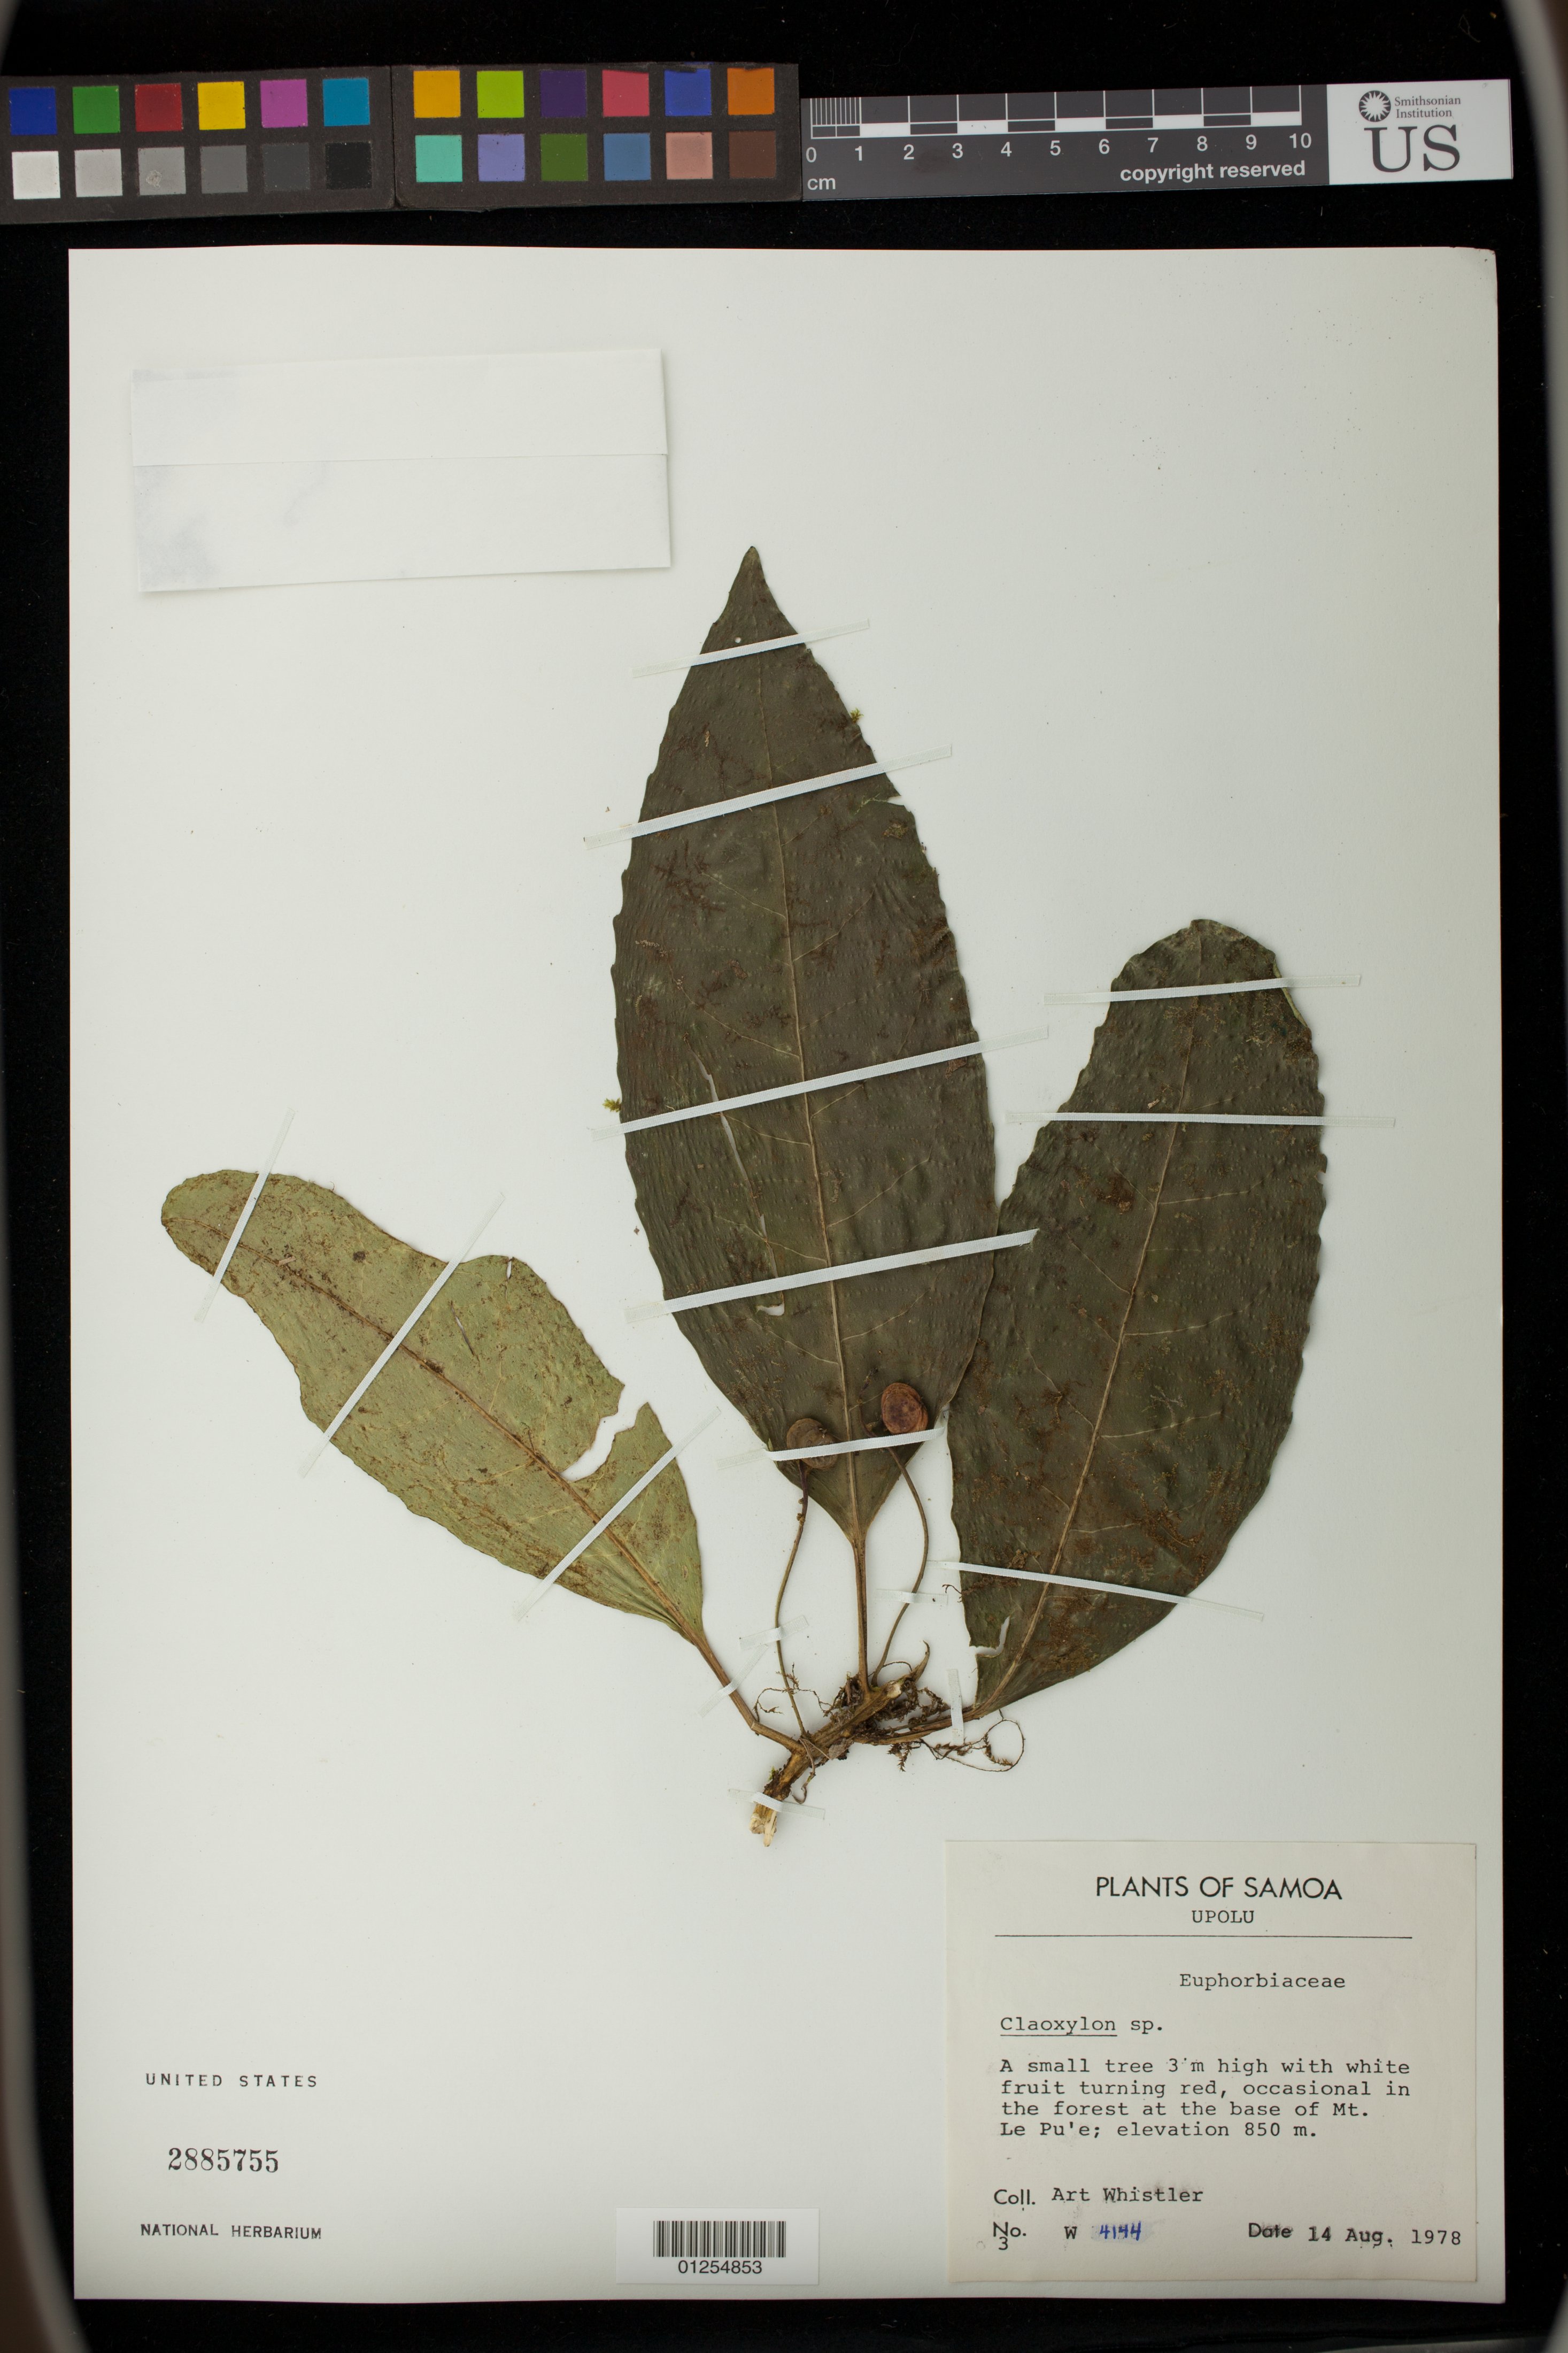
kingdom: Plantae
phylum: Tracheophyta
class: Magnoliopsida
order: Malpighiales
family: Euphorbiaceae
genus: Claoxylon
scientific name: Claoxylon sp.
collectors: A. Whistler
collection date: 1978-08-14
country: Samoa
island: Upolu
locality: The forest at the base of Mt. Le Pu'e, Upolu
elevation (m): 850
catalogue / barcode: US 2885755